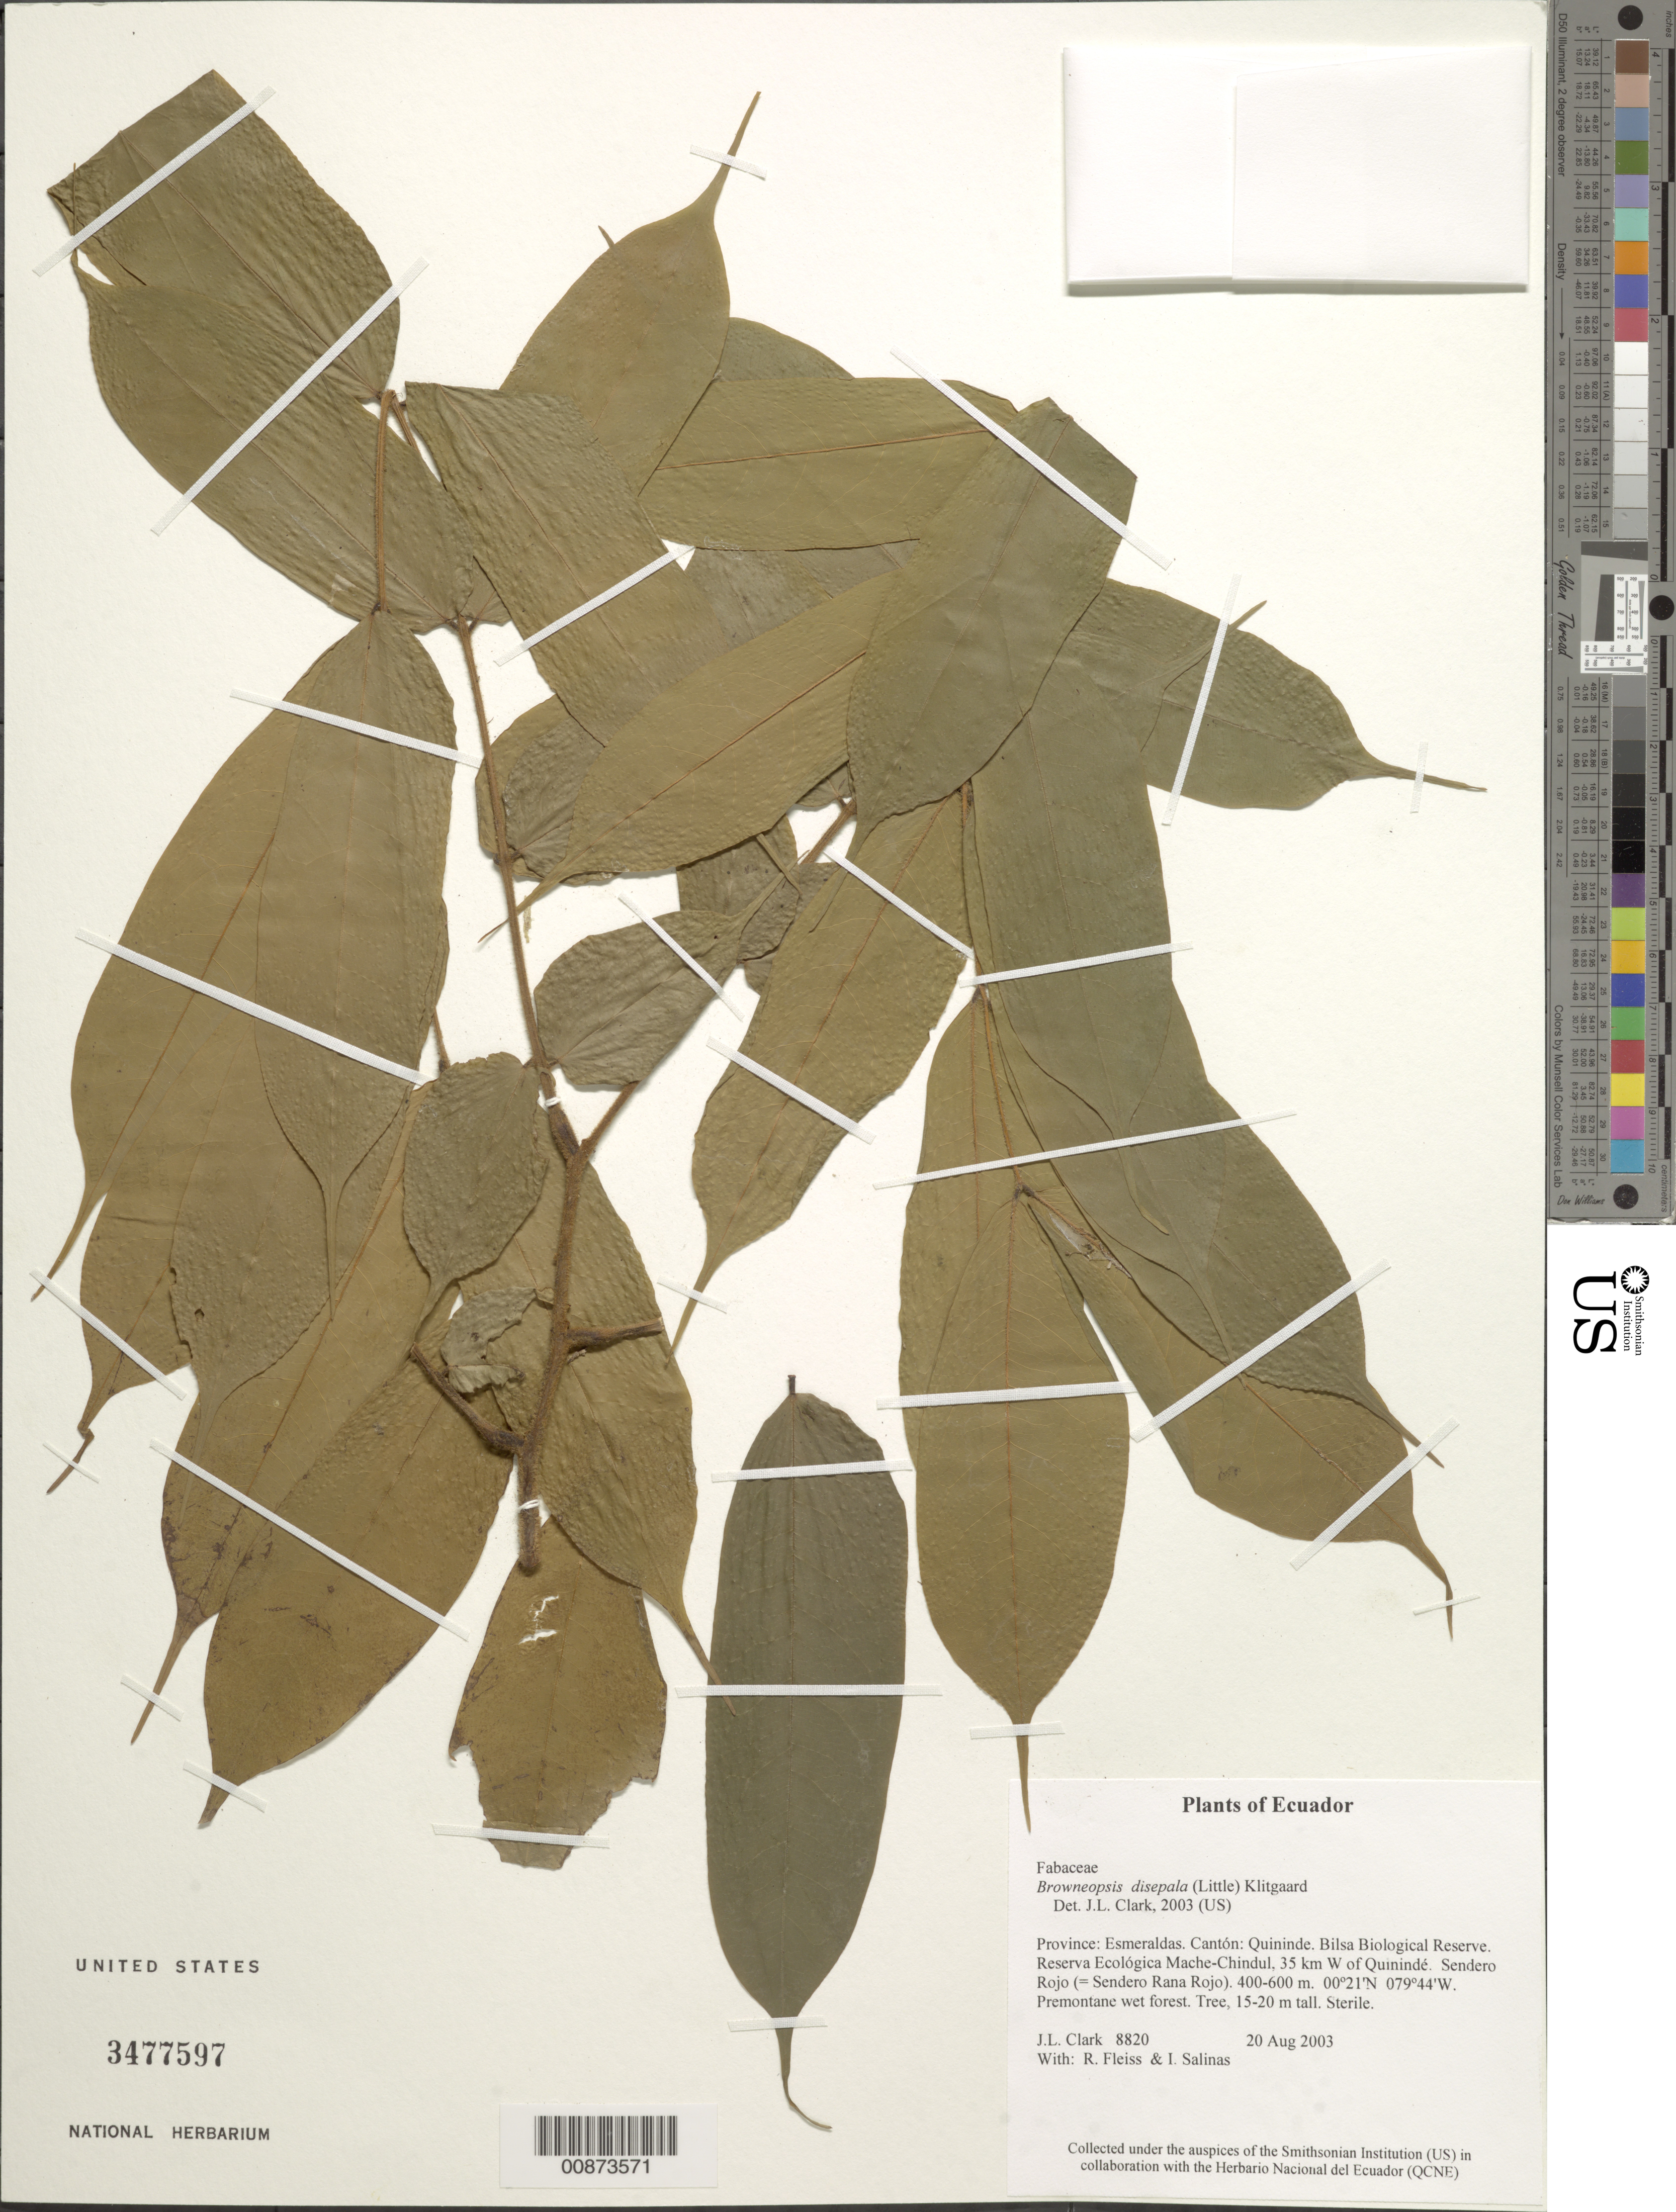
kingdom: Plantae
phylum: Tracheophyta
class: Magnoliopsida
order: Fabales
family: Fabaceae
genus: Browneopsis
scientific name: Browneopsis disepala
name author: (Little) Klitg.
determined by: Clark, J. L., (SEL), The Marie Selby Botanical Garden (UNITED STATES)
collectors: J. L. Clark, R. Fleiss & I. Salinas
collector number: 08820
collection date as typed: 20 Aug 2003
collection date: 2003-08-20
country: Ecuador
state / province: Esmeraldas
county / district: Quininde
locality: Bilsa Biological Reserve. Reserva Ecológica Mache-Chindul, 35 km W of Quinindé. Sendero Rojo (= Sendero Rana Rojo).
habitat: Premontane wet forest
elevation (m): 400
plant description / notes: QCNE, US, silicagel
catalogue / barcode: US 3477597